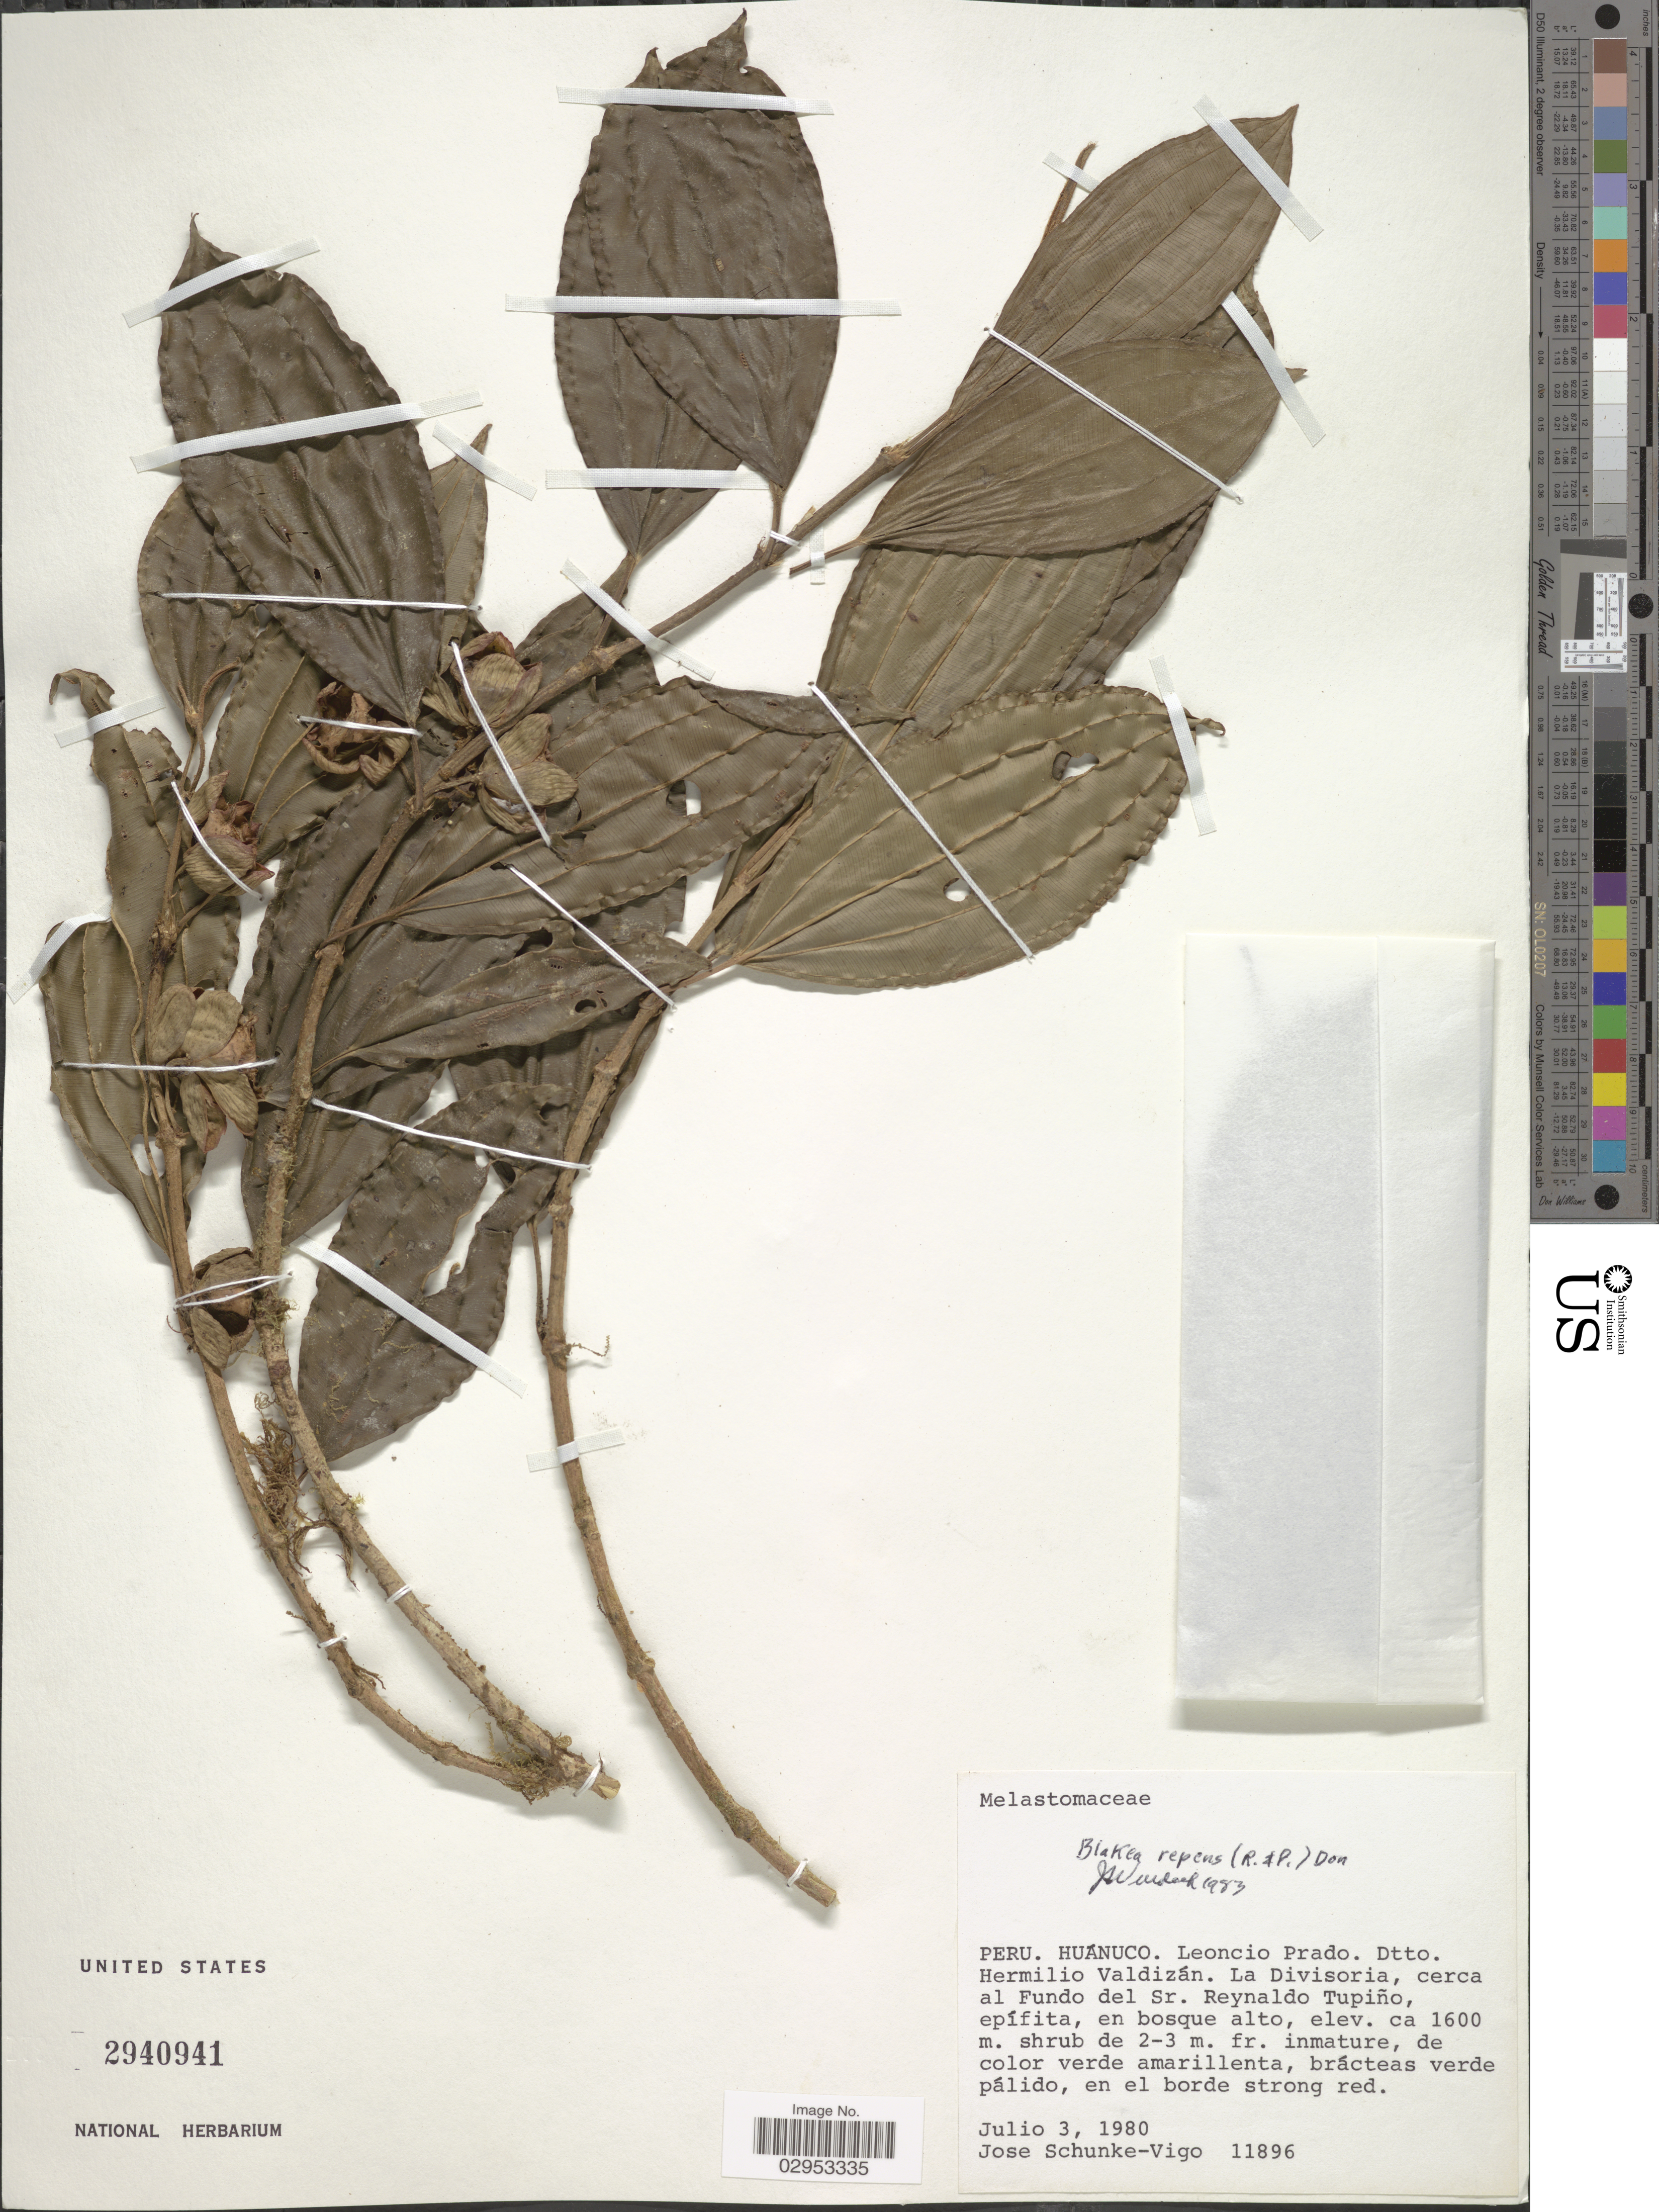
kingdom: Plantae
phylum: Tracheophyta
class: Magnoliopsida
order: Myrtales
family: Melastomataceae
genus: Blakea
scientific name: Blakea repens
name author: (Ruiz & Pav.) D. Don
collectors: J. Schunke Vigo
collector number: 11896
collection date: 1980-07-03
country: Peru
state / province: Huánuco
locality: Leoncio Prado. Dtto. Hermilio Valdizán. La Divisoria, cerca al Fundo del Sr. Reynaldo Tupiño.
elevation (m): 1600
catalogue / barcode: US 2490941